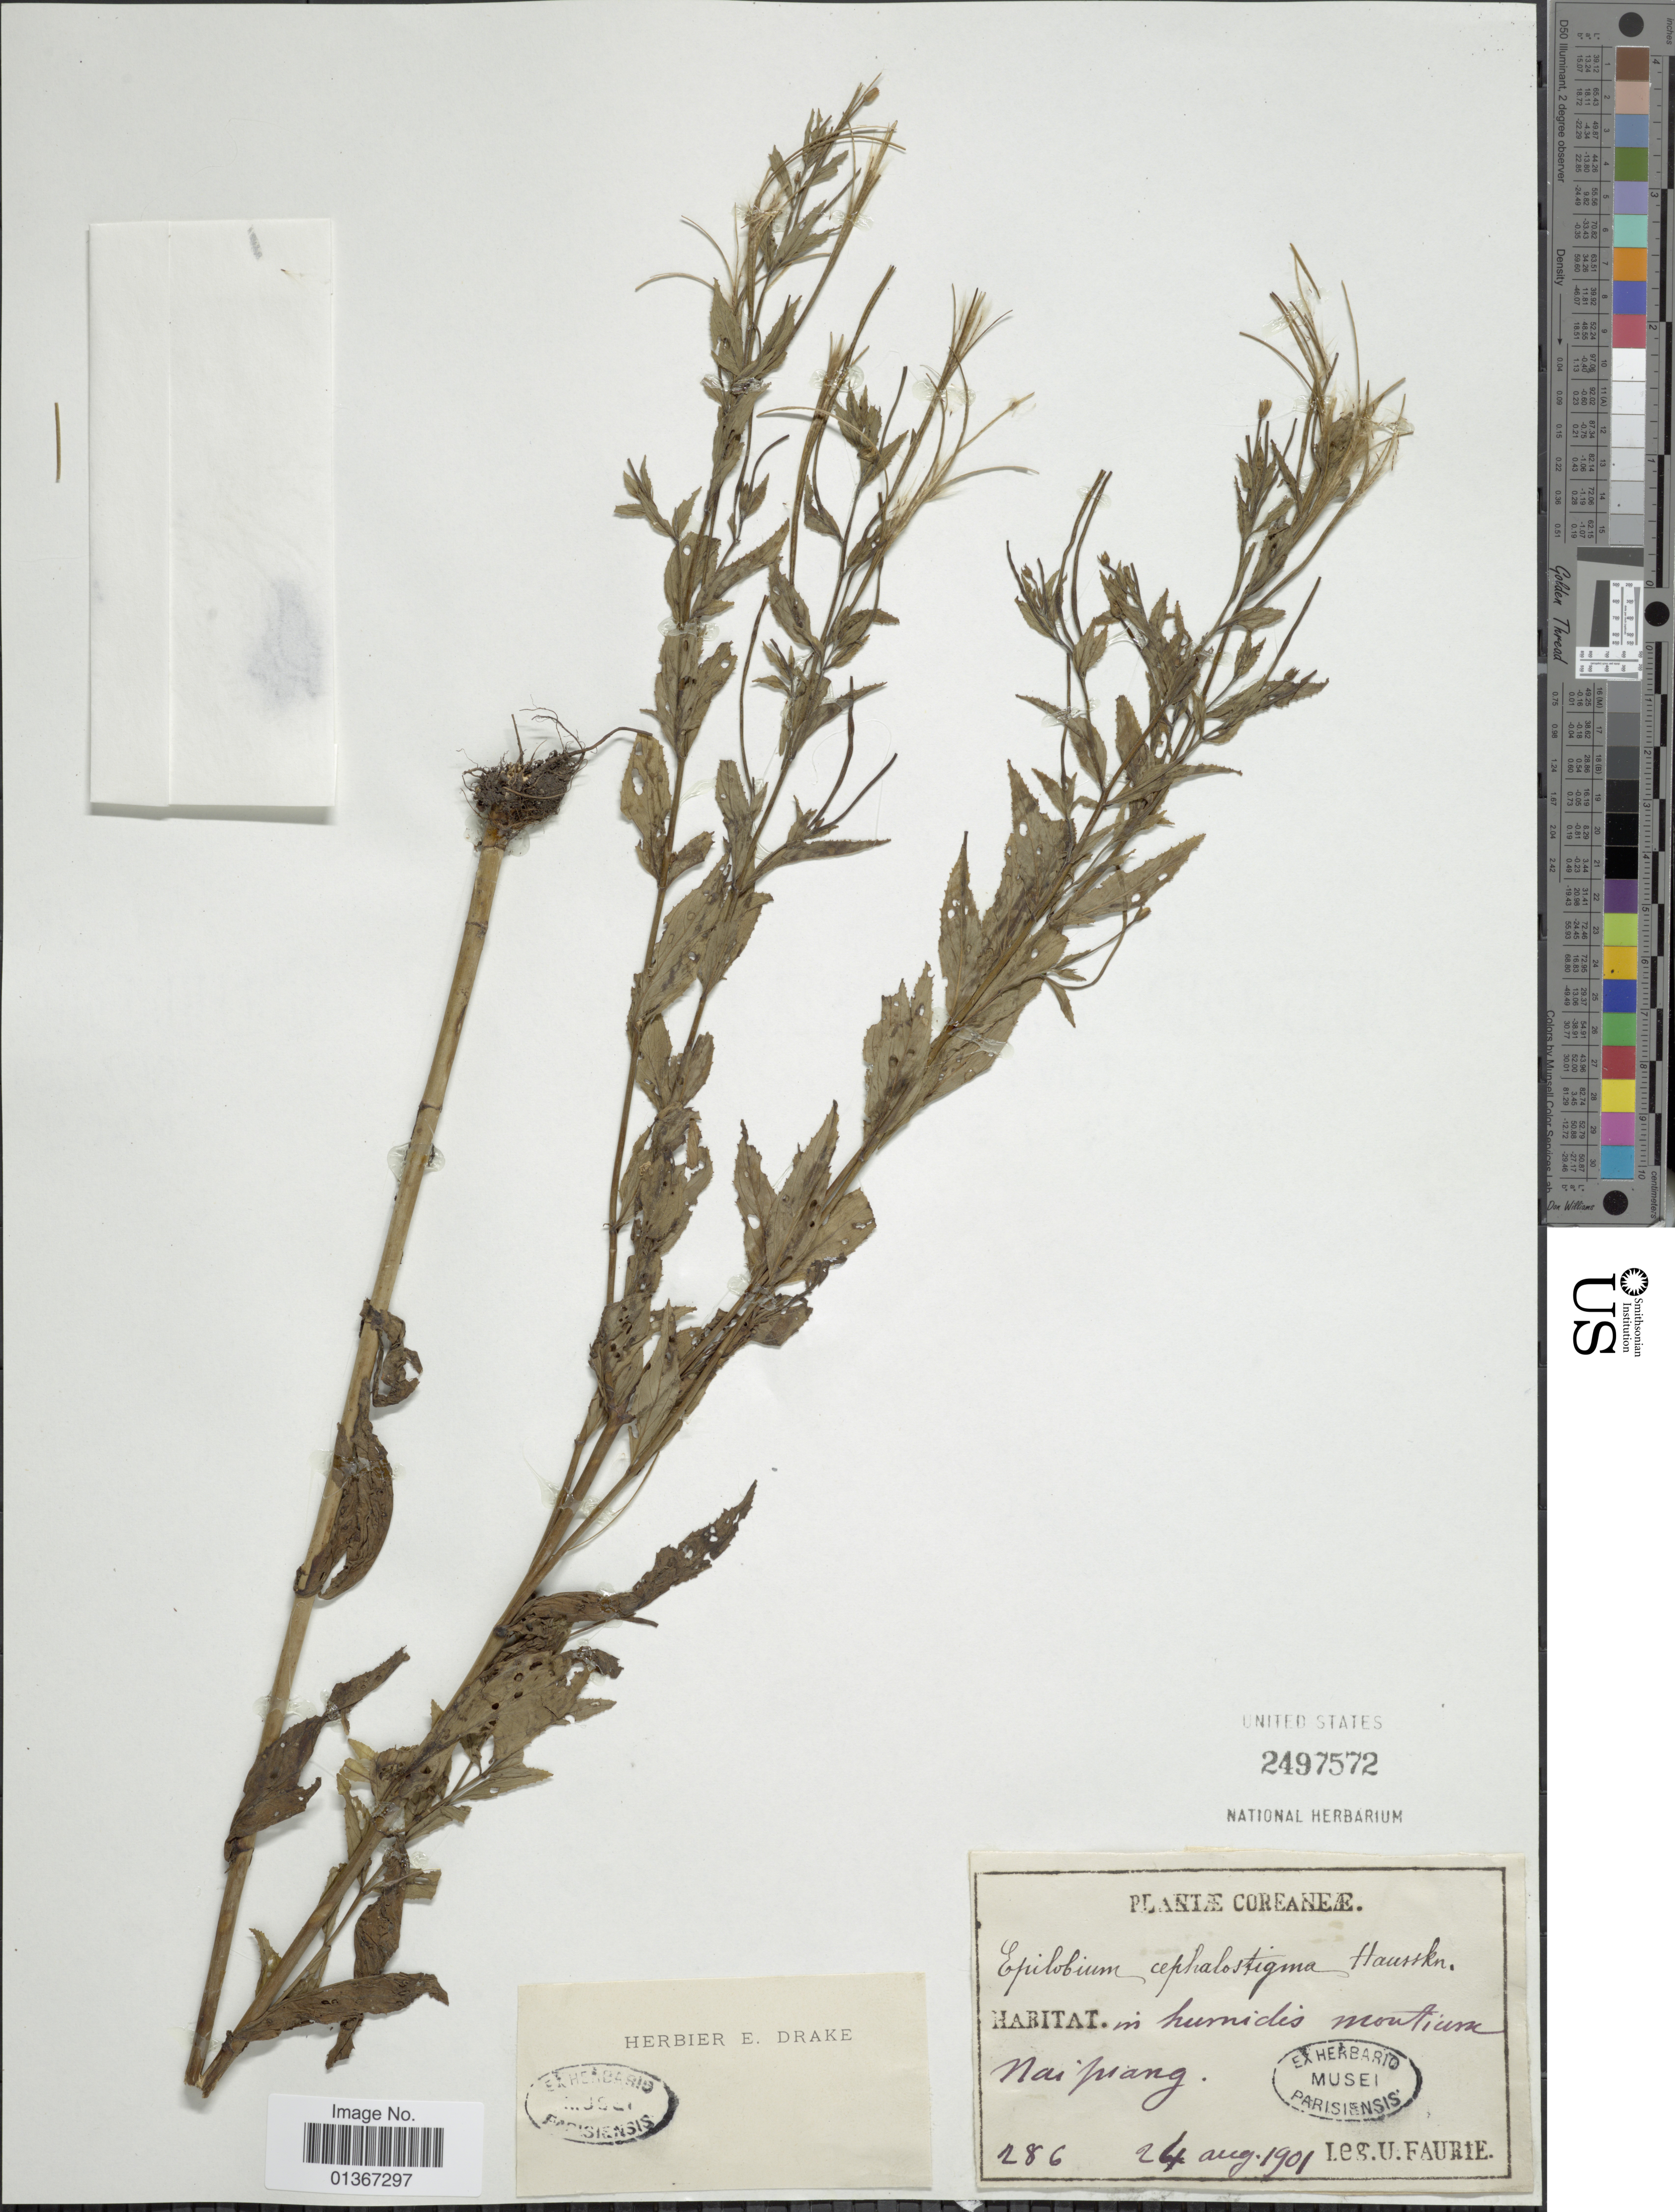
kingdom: Plantae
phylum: Tracheophyta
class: Magnoliopsida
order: Myrtales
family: Onagraceae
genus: Epilobium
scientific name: Epilobium amurense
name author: Hausskn.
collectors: U. Faurie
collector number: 286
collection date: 1901-08-24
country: North Korea / South Korea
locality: Coreaneæ. In humidis montiam Nai prang.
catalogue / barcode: US 2497572